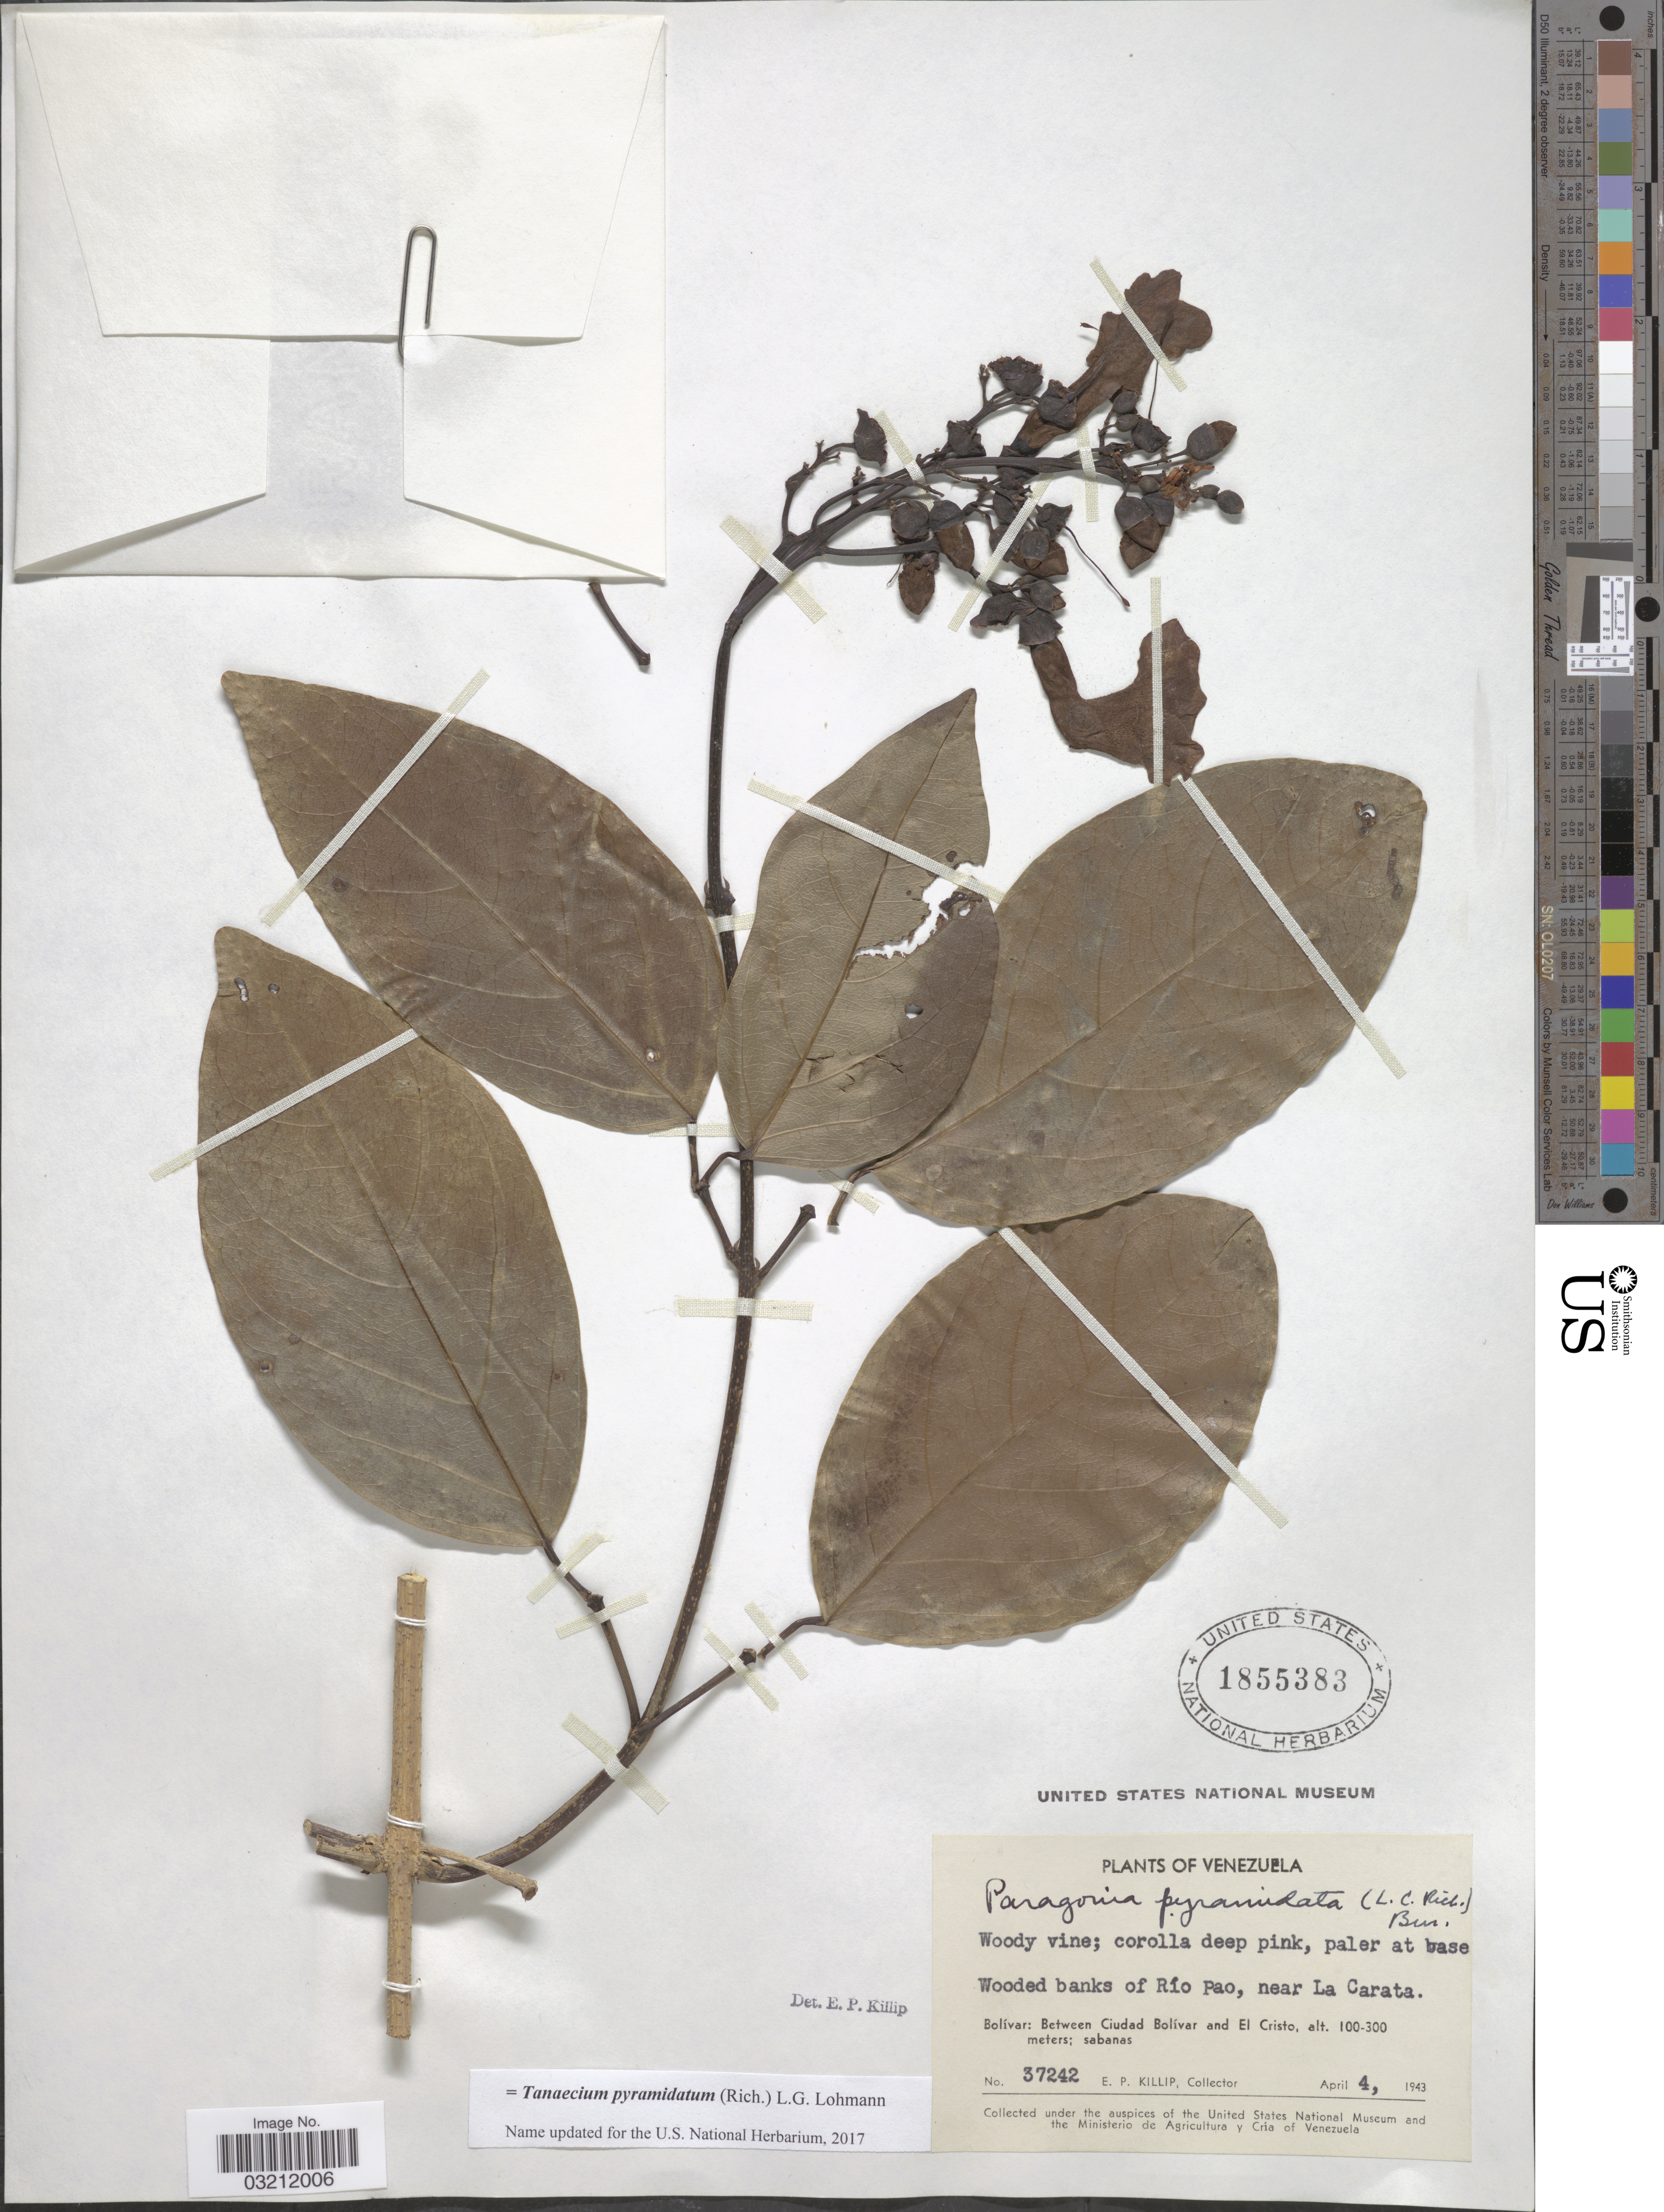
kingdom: Plantae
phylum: Tracheophyta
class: Magnoliopsida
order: Lamiales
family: Bignoniaceae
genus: Tanaecium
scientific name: Tanaecium pyramidatum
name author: (Rich.) L.G. Lohmann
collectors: E. P. Killip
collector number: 37242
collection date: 1943-04-04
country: Venezuela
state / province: Bolivar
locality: Wooded banks of Río Pao, near La Carata. Between Ciudad Bolívar and El Cristo.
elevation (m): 100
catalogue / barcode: US 1855383